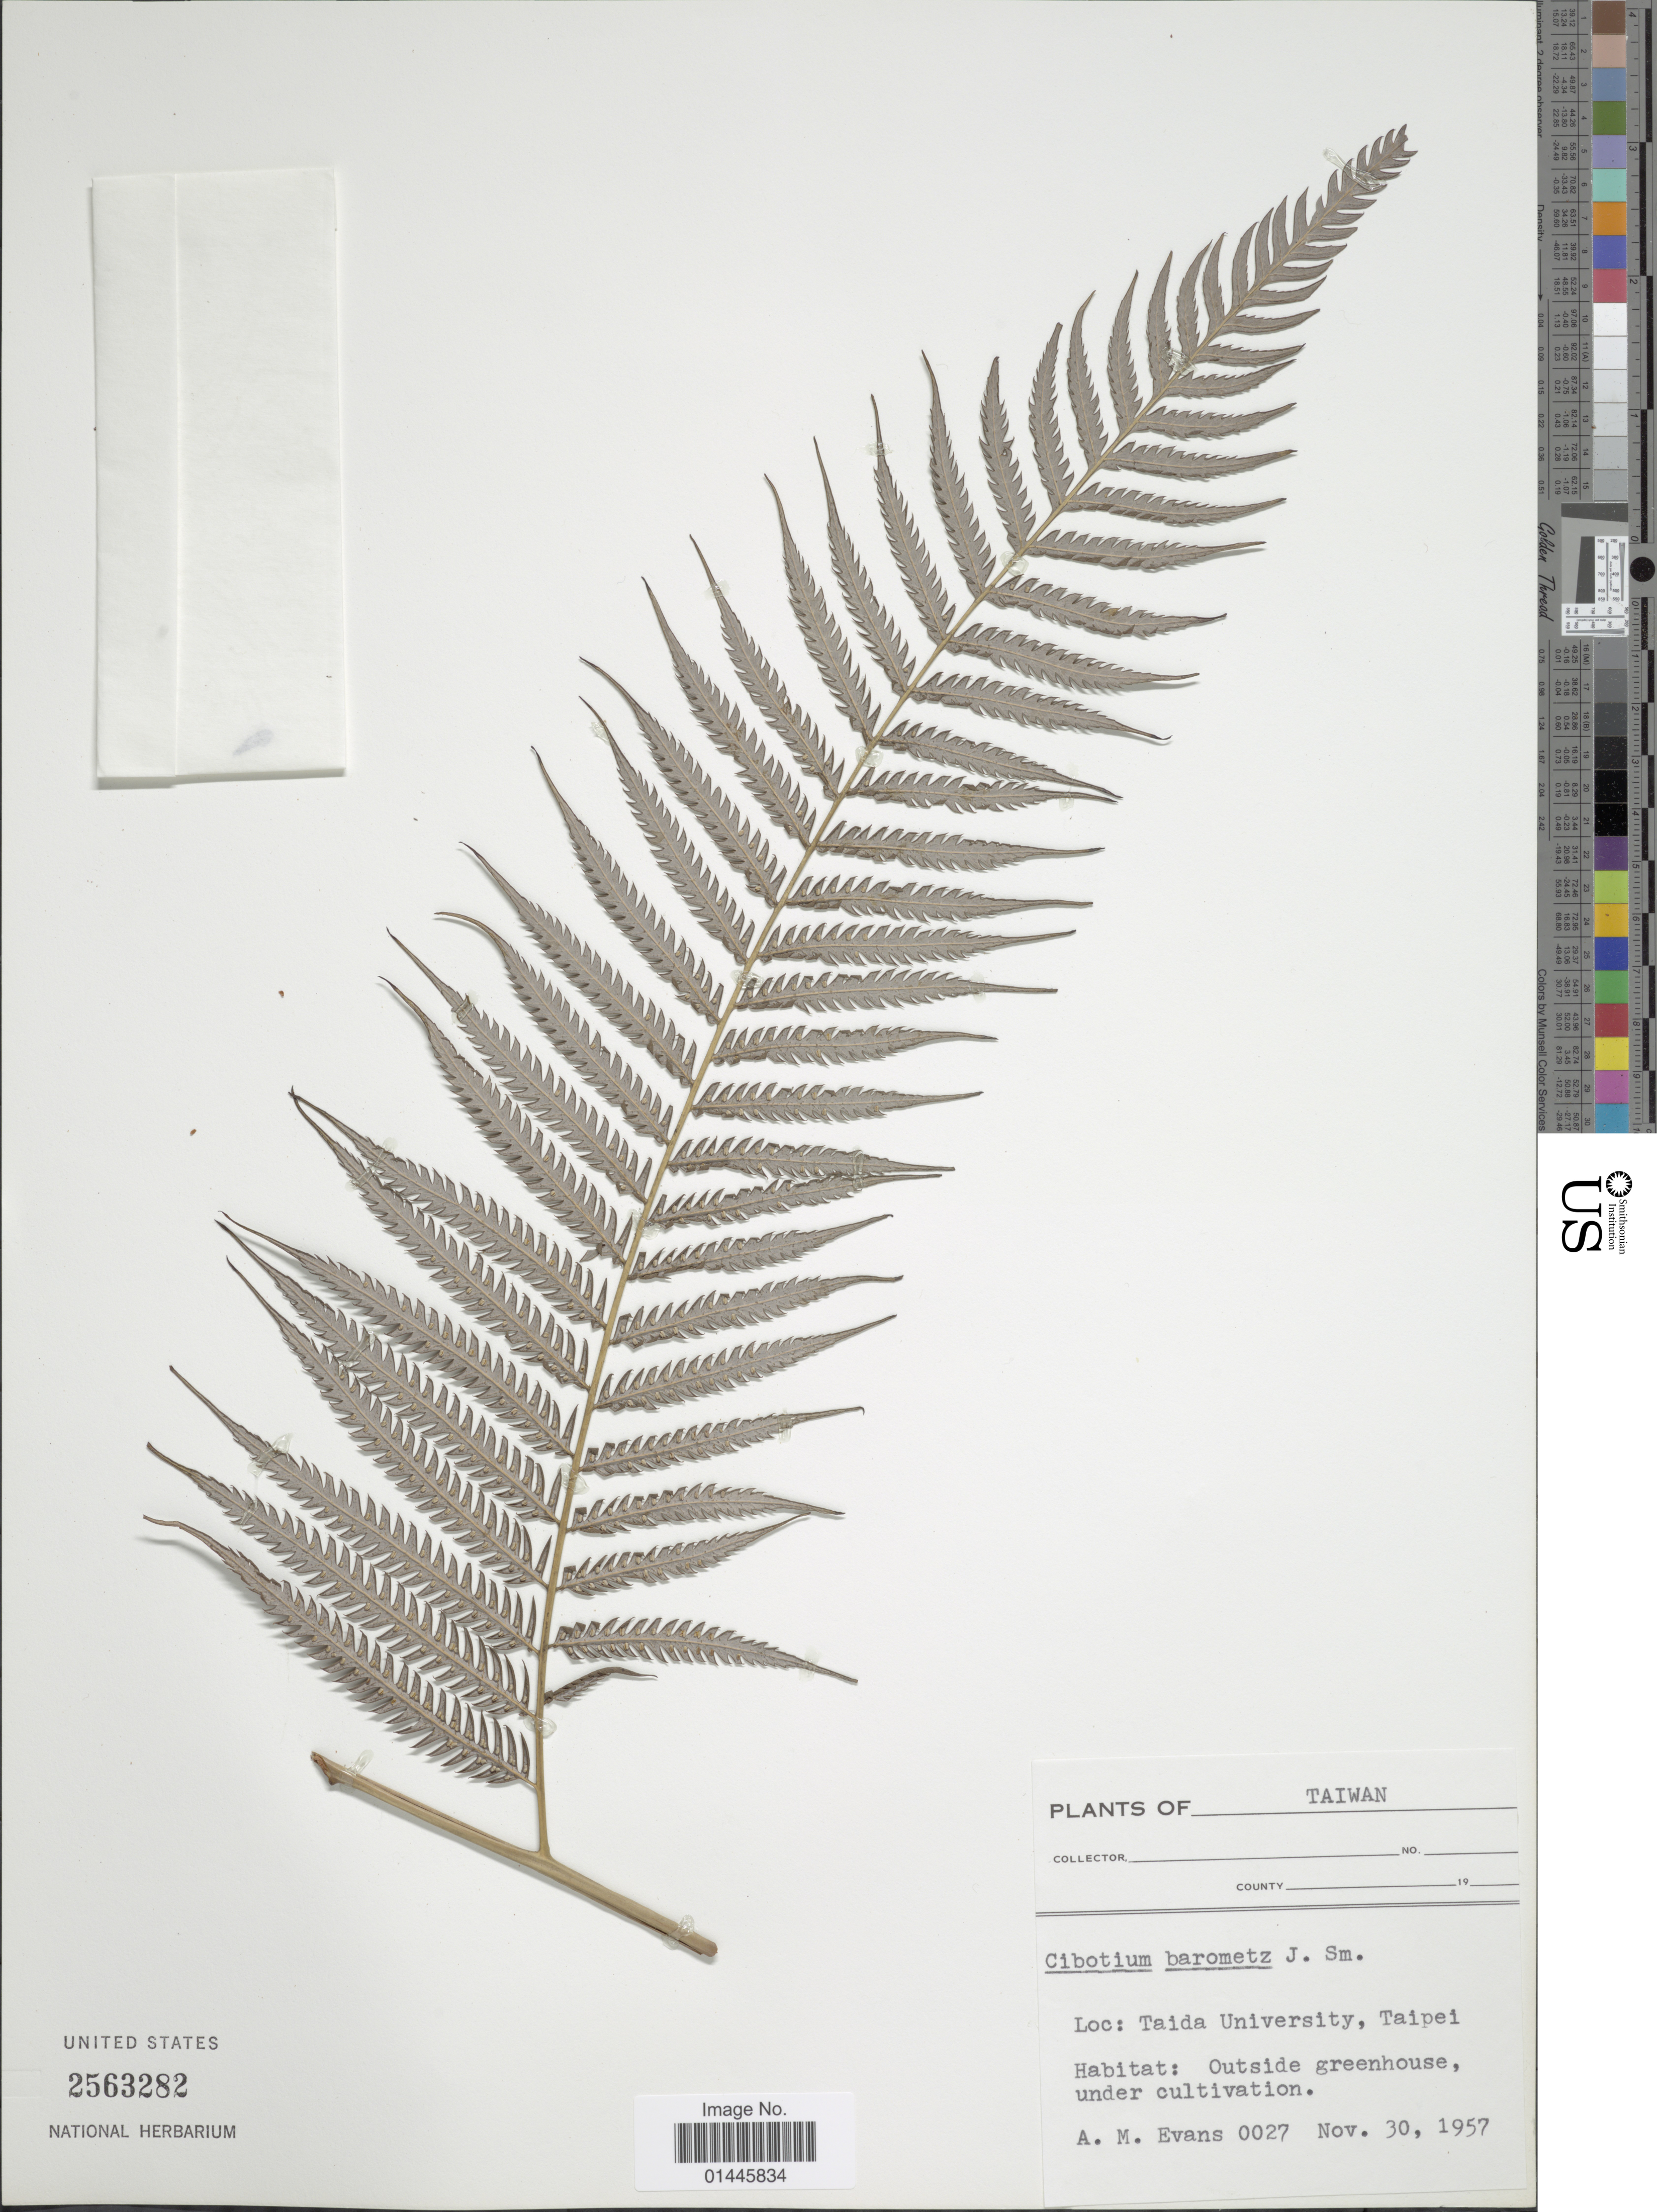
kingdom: Plantae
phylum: Tracheophyta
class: Polypodiopsida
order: Cyatheales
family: Cibotiaceae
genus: Cibotium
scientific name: Cibotium barometz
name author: (L.) J. Sm.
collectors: A. M. Evans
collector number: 0027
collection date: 1957-11-30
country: Taiwan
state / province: Taipei City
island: Taiwan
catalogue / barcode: US 2563282